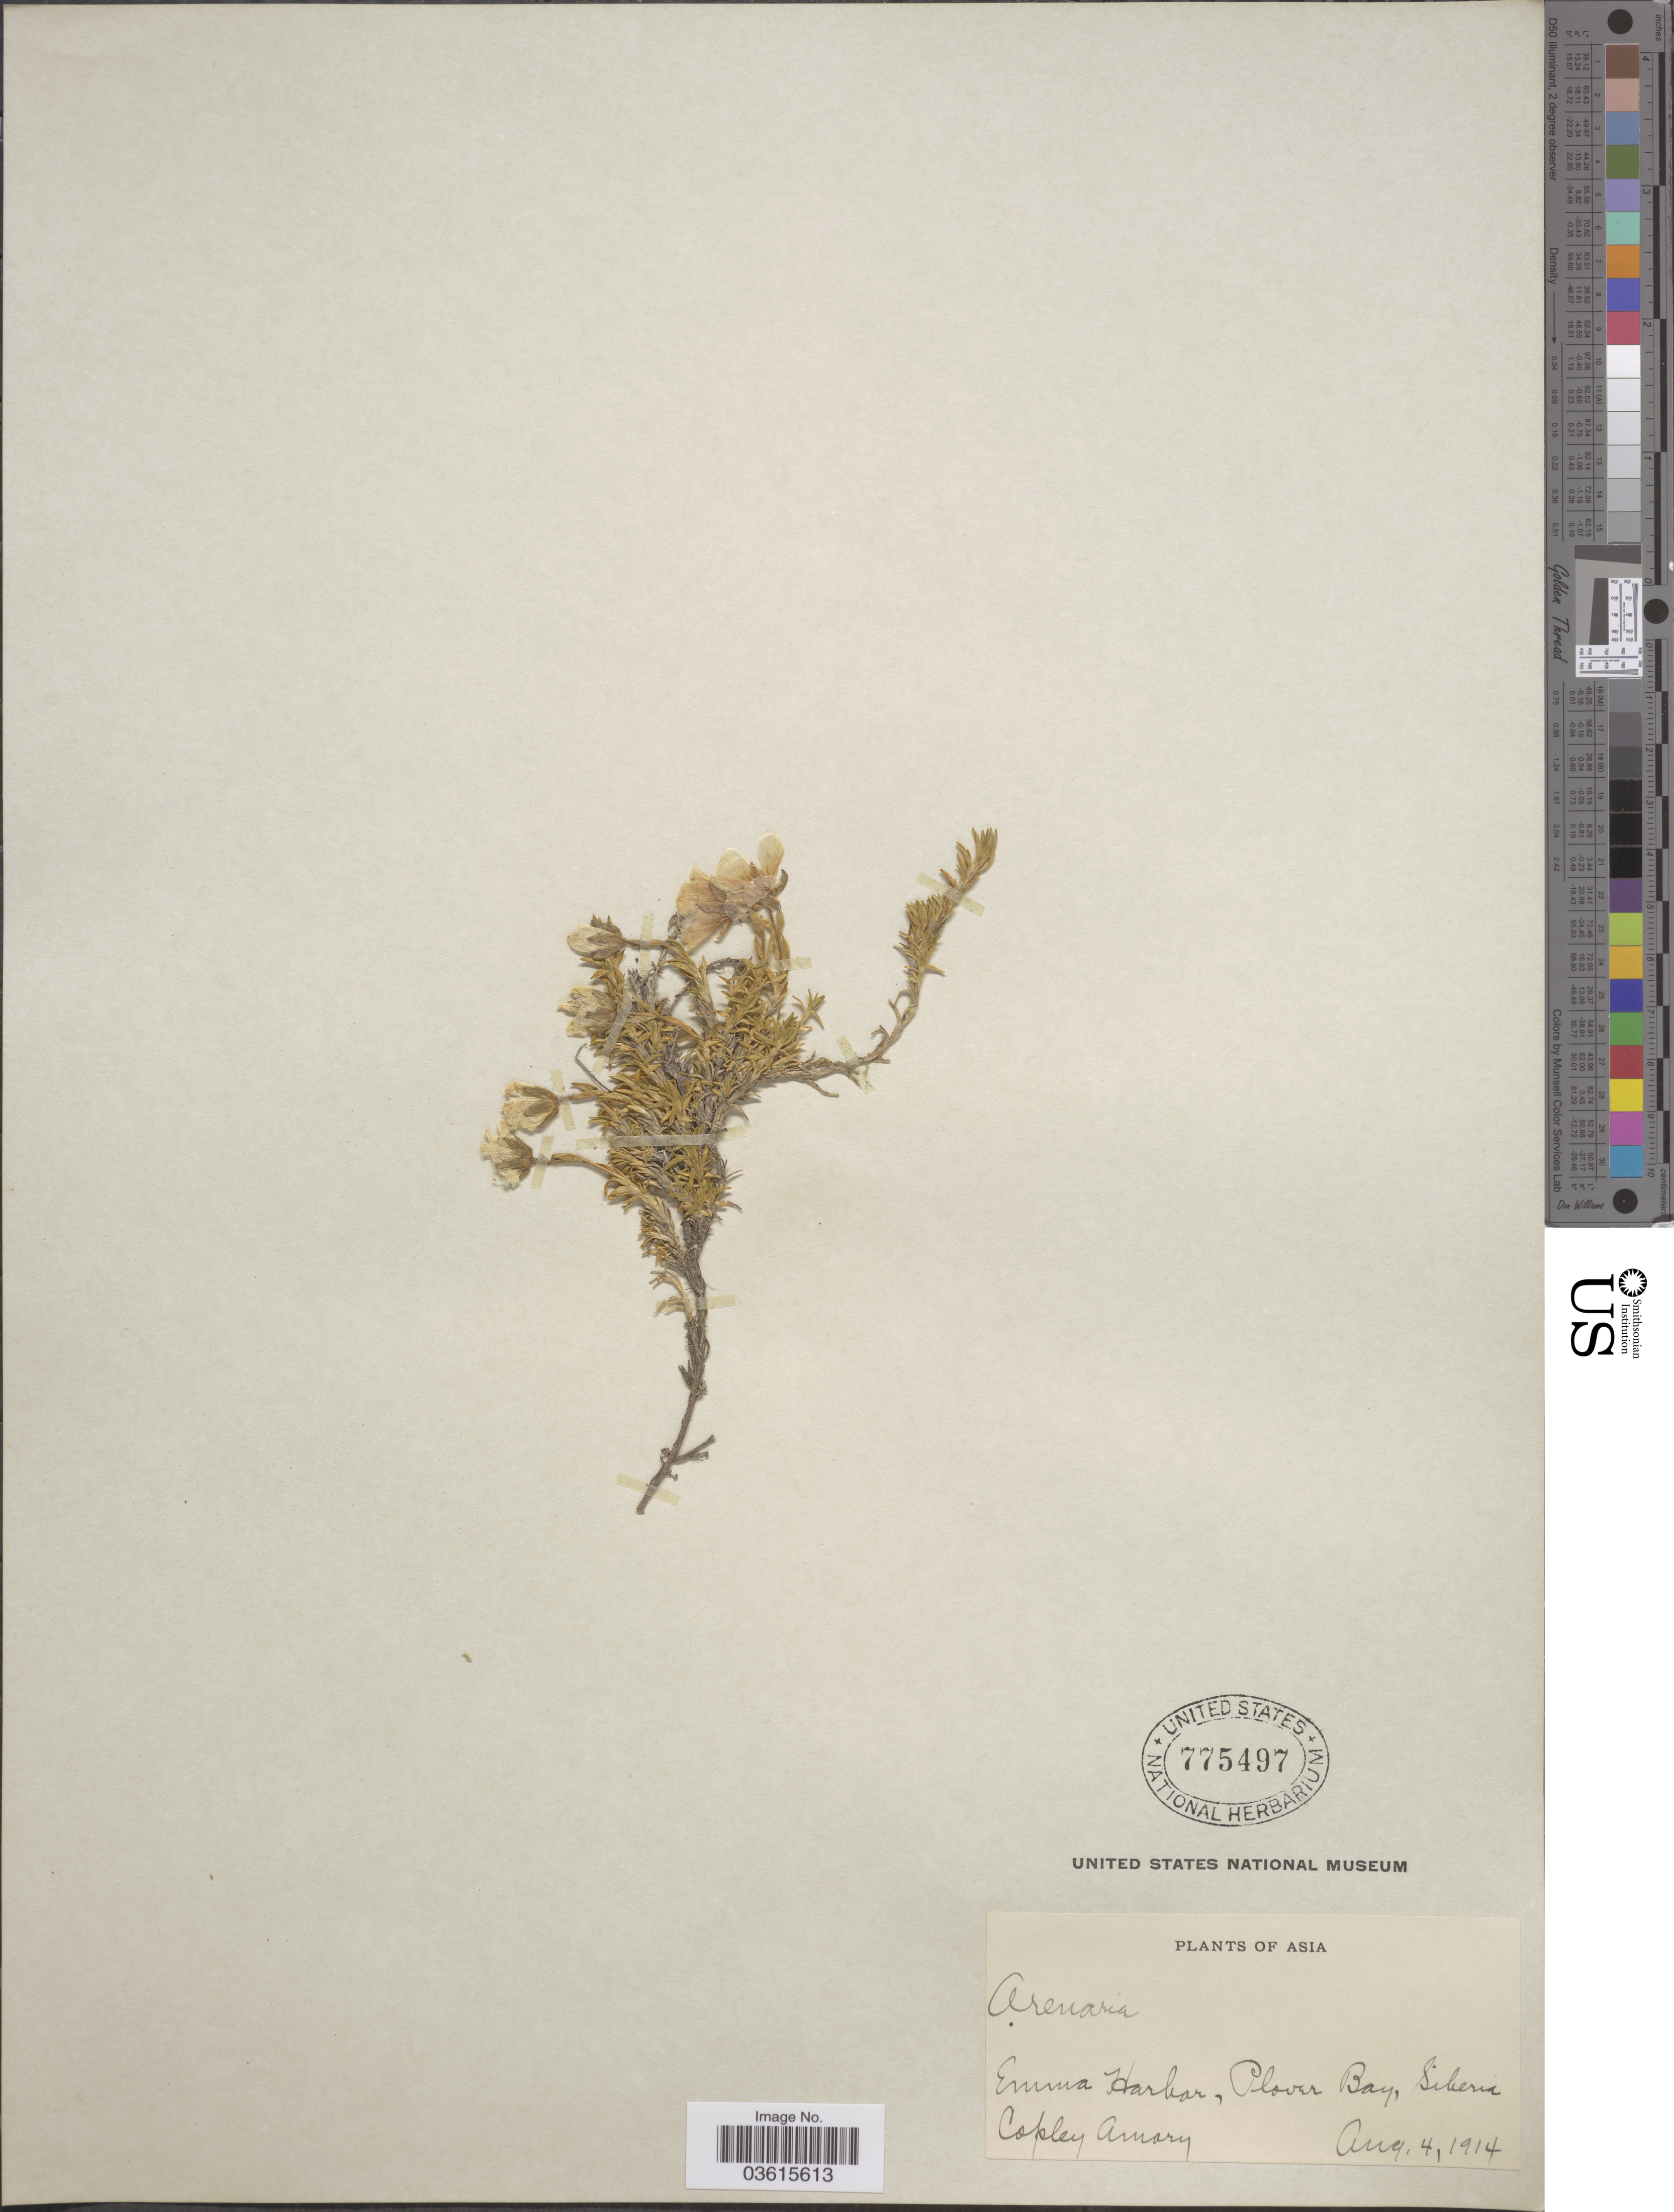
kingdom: Plantae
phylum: Tracheophyta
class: Magnoliopsida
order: Caryophyllales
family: Caryophyllaceae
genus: Arenaria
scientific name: Arenaria sp.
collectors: C. Amary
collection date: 1914-08-04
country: Russian Federation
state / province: Chukotka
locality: Asia. Emma Harbor, Plover Bay, Siberia.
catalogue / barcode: US 775497